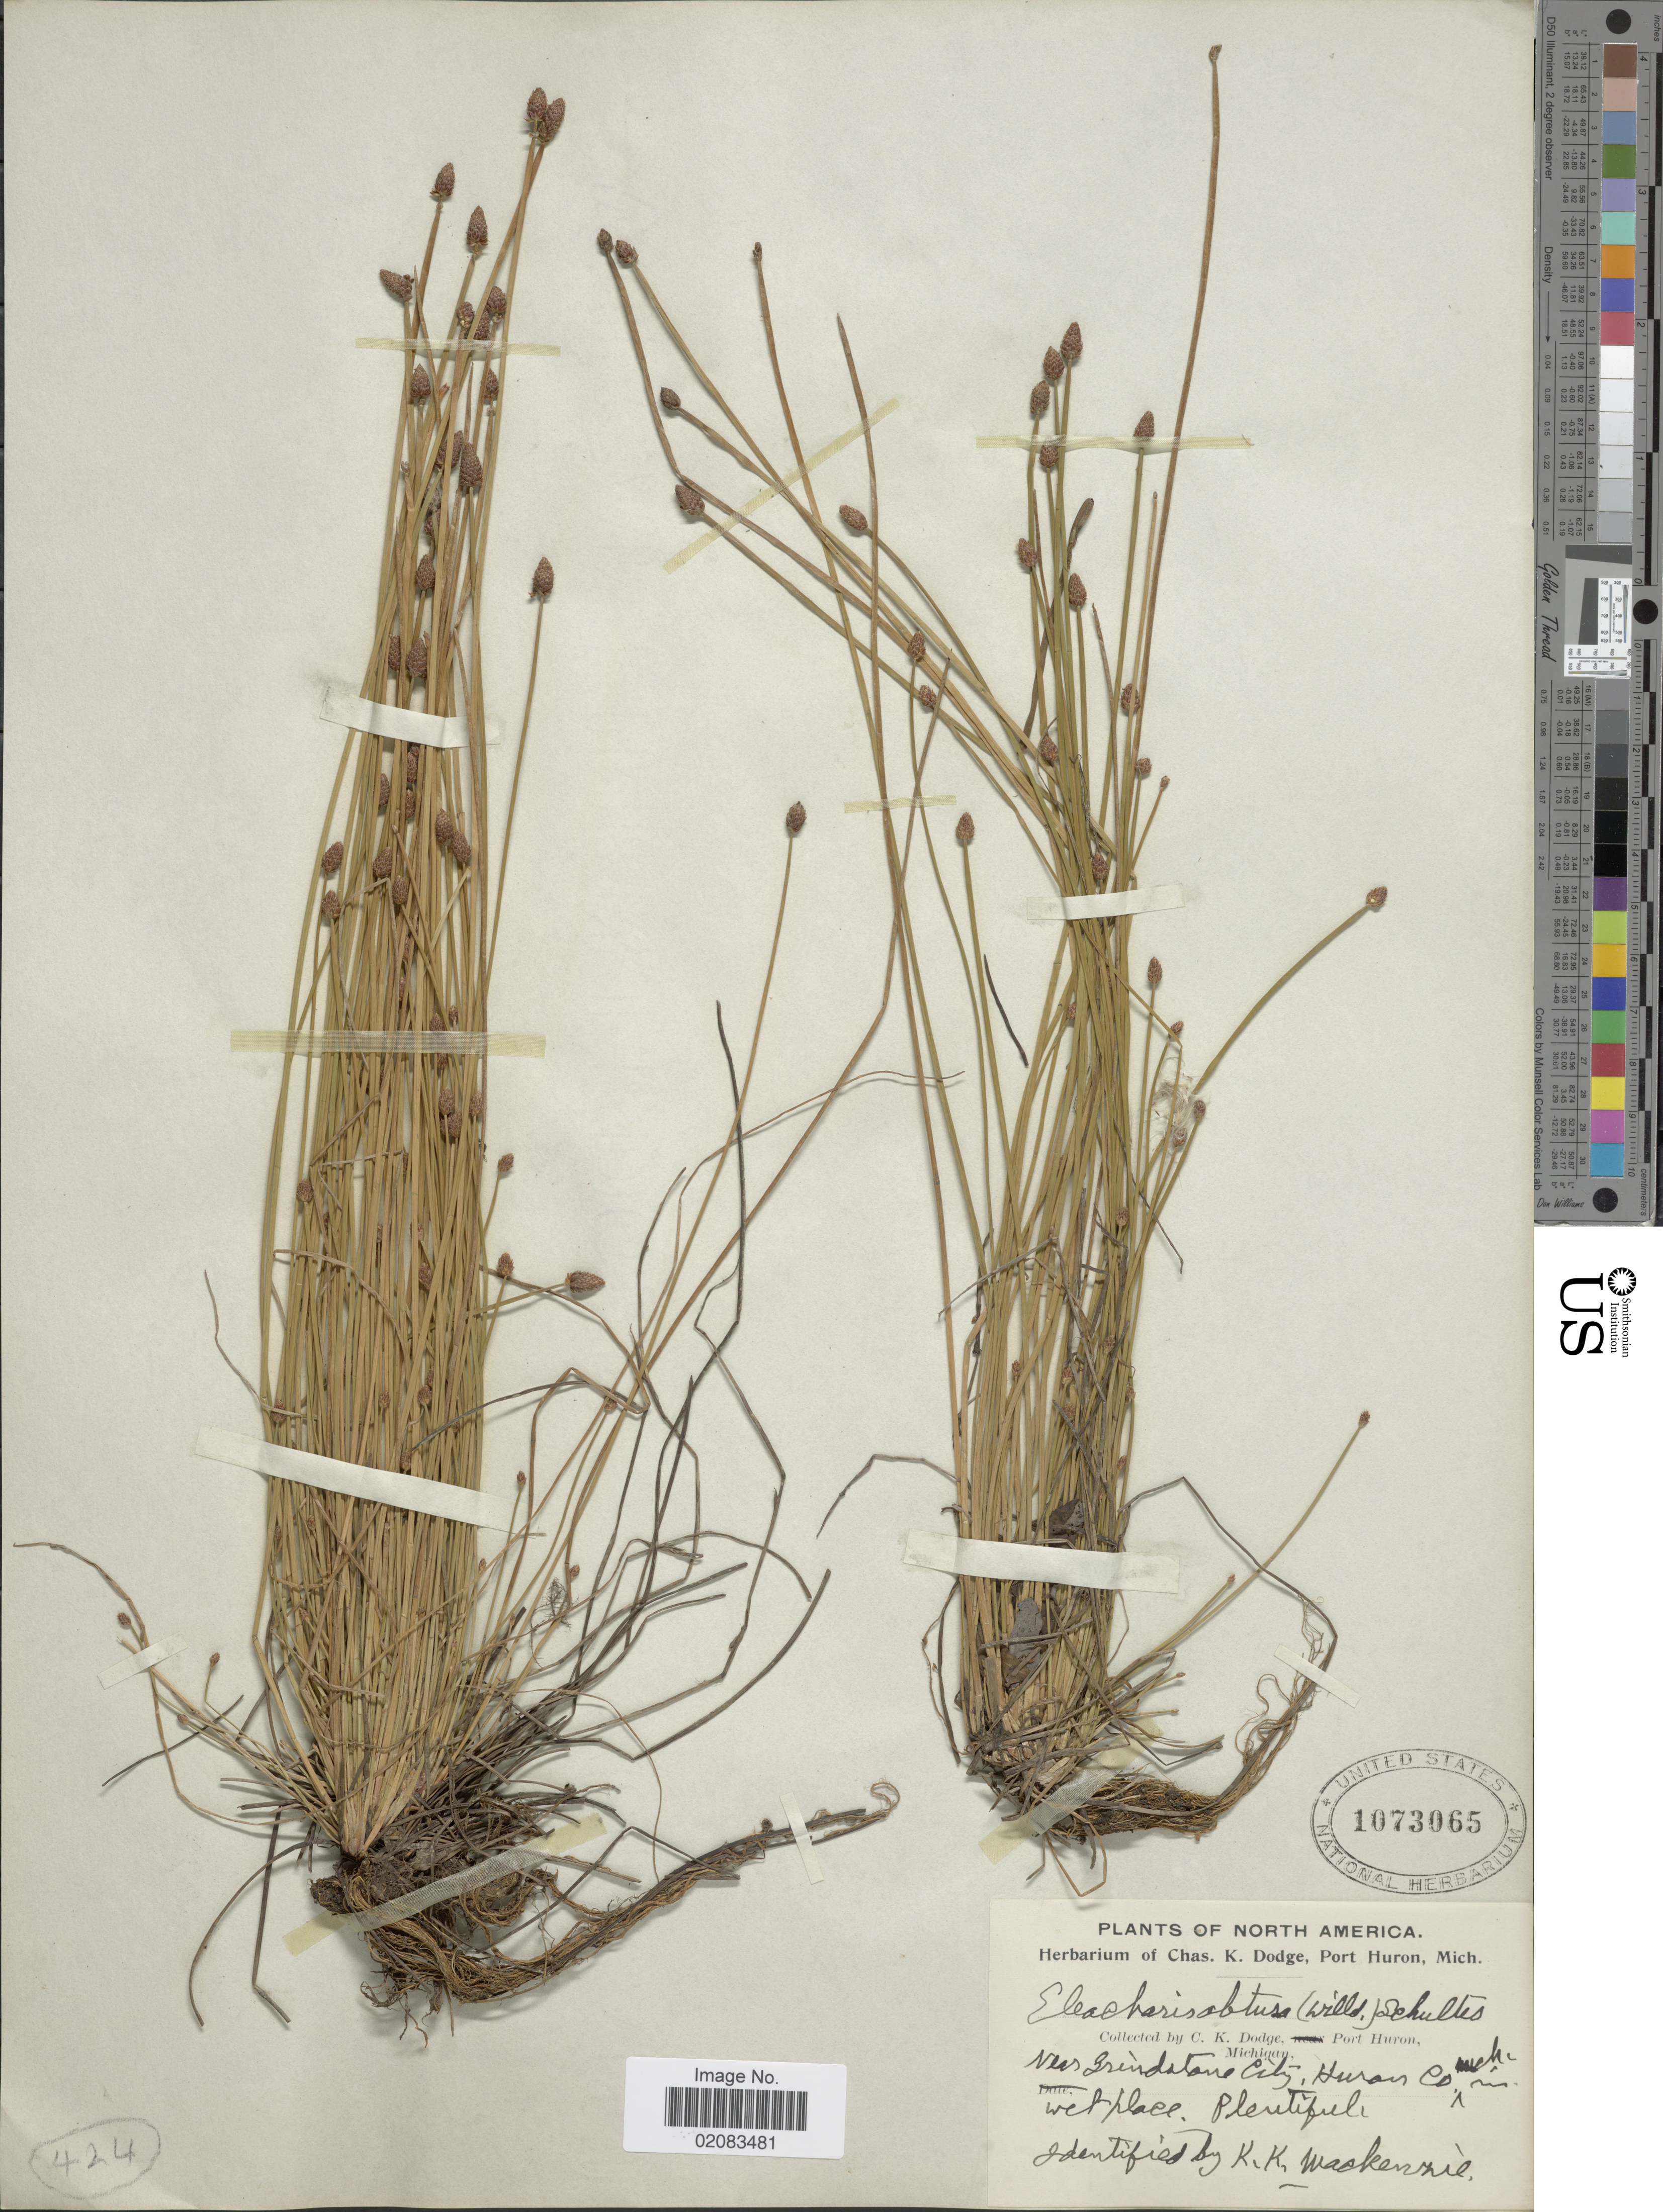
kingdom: Plantae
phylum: Tracheophyta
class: Liliopsida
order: Poales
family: Cyperaceae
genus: Eleocharis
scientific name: Eleocharis obtusa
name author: (Willd.) Schult.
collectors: C. Dodge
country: United States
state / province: Michigan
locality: Port Huron, Near Grindstone City, Huron Co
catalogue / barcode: US 1073065